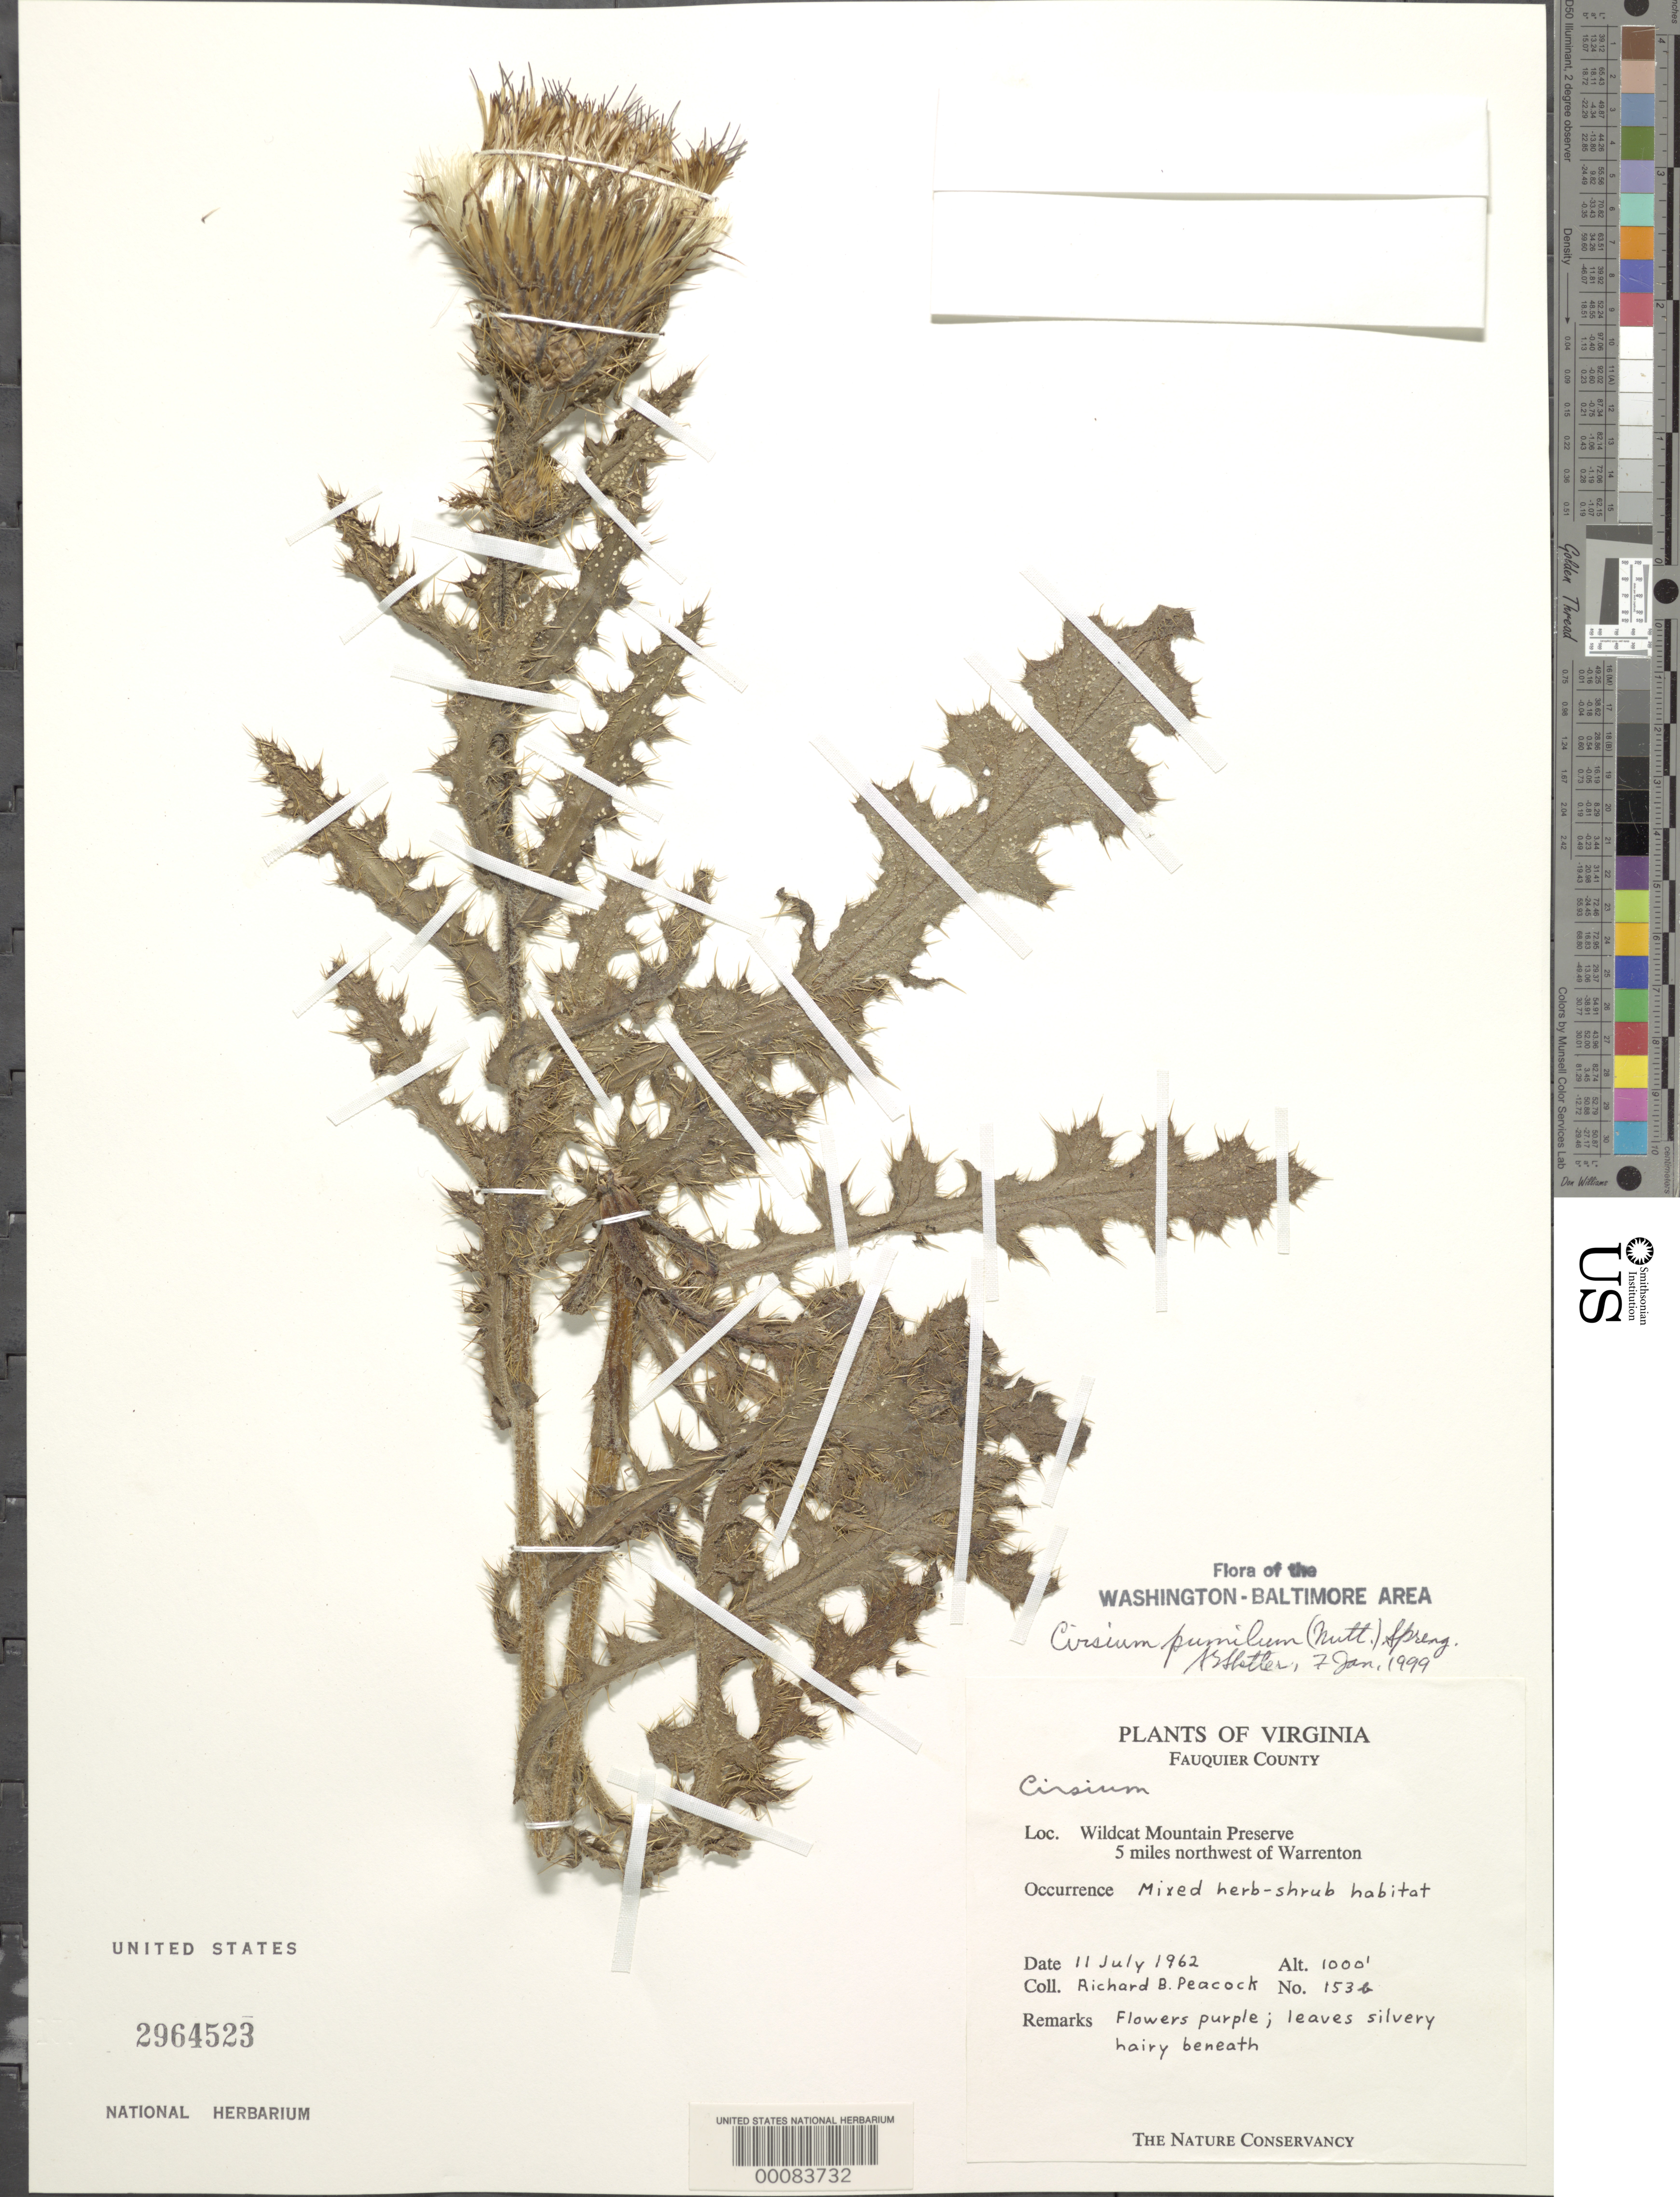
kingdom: Plantae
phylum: Tracheophyta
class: Magnoliopsida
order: Asterales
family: Asteraceae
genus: Cirsium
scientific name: Cirsium pumilum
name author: (Nutt.) Spreng.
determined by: Shetler, Stanwyn G., (US), NMNH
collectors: R. Peacock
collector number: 153B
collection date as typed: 11 Jul 1962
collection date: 1962-07-11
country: United States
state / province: Virginia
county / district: Fauquier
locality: Wildcat Mountain Preserve, 5 miles northwest of Warrenton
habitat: Mixed herb- shrub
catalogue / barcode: US 2964523